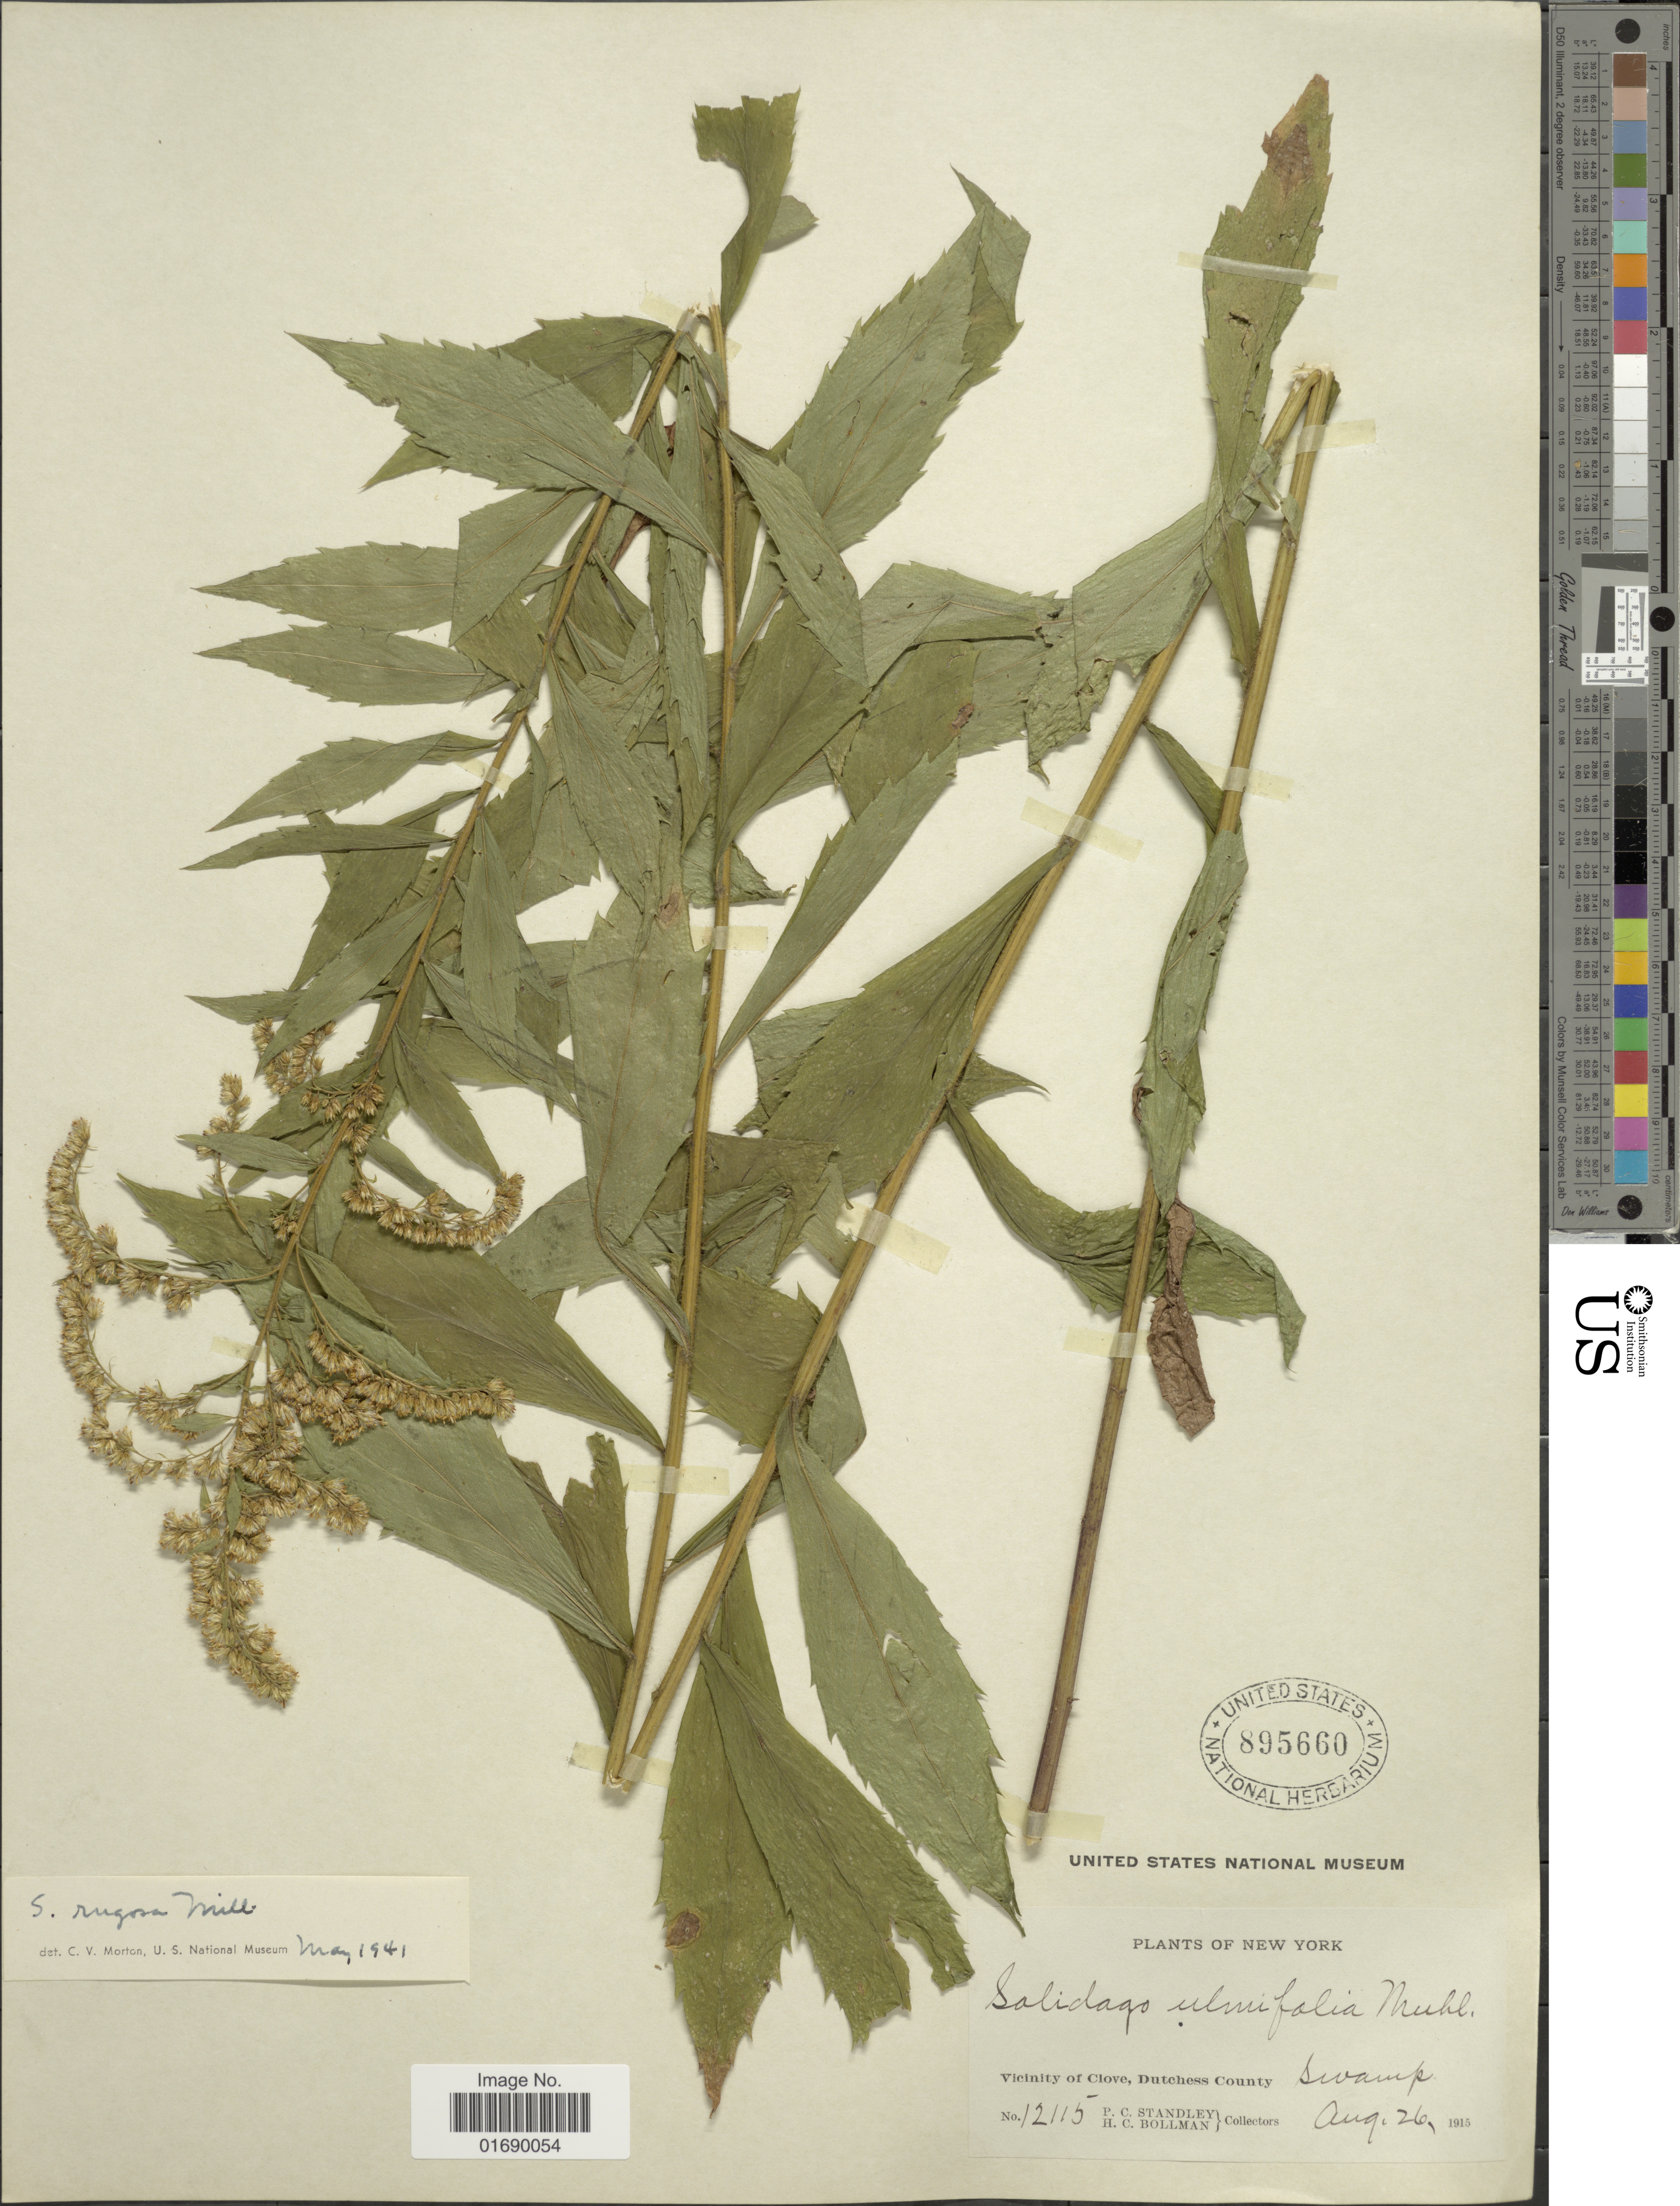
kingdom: Plantae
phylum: Tracheophyta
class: Magnoliopsida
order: Asterales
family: Asteraceae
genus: Solidago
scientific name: Solidago rugosa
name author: Mill.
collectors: P. C. Standley & H. C. Bollman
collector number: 12115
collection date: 1915-08-26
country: United States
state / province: New York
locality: Vicinity of Clove, Dutchess County, Swamp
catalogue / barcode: US 895660